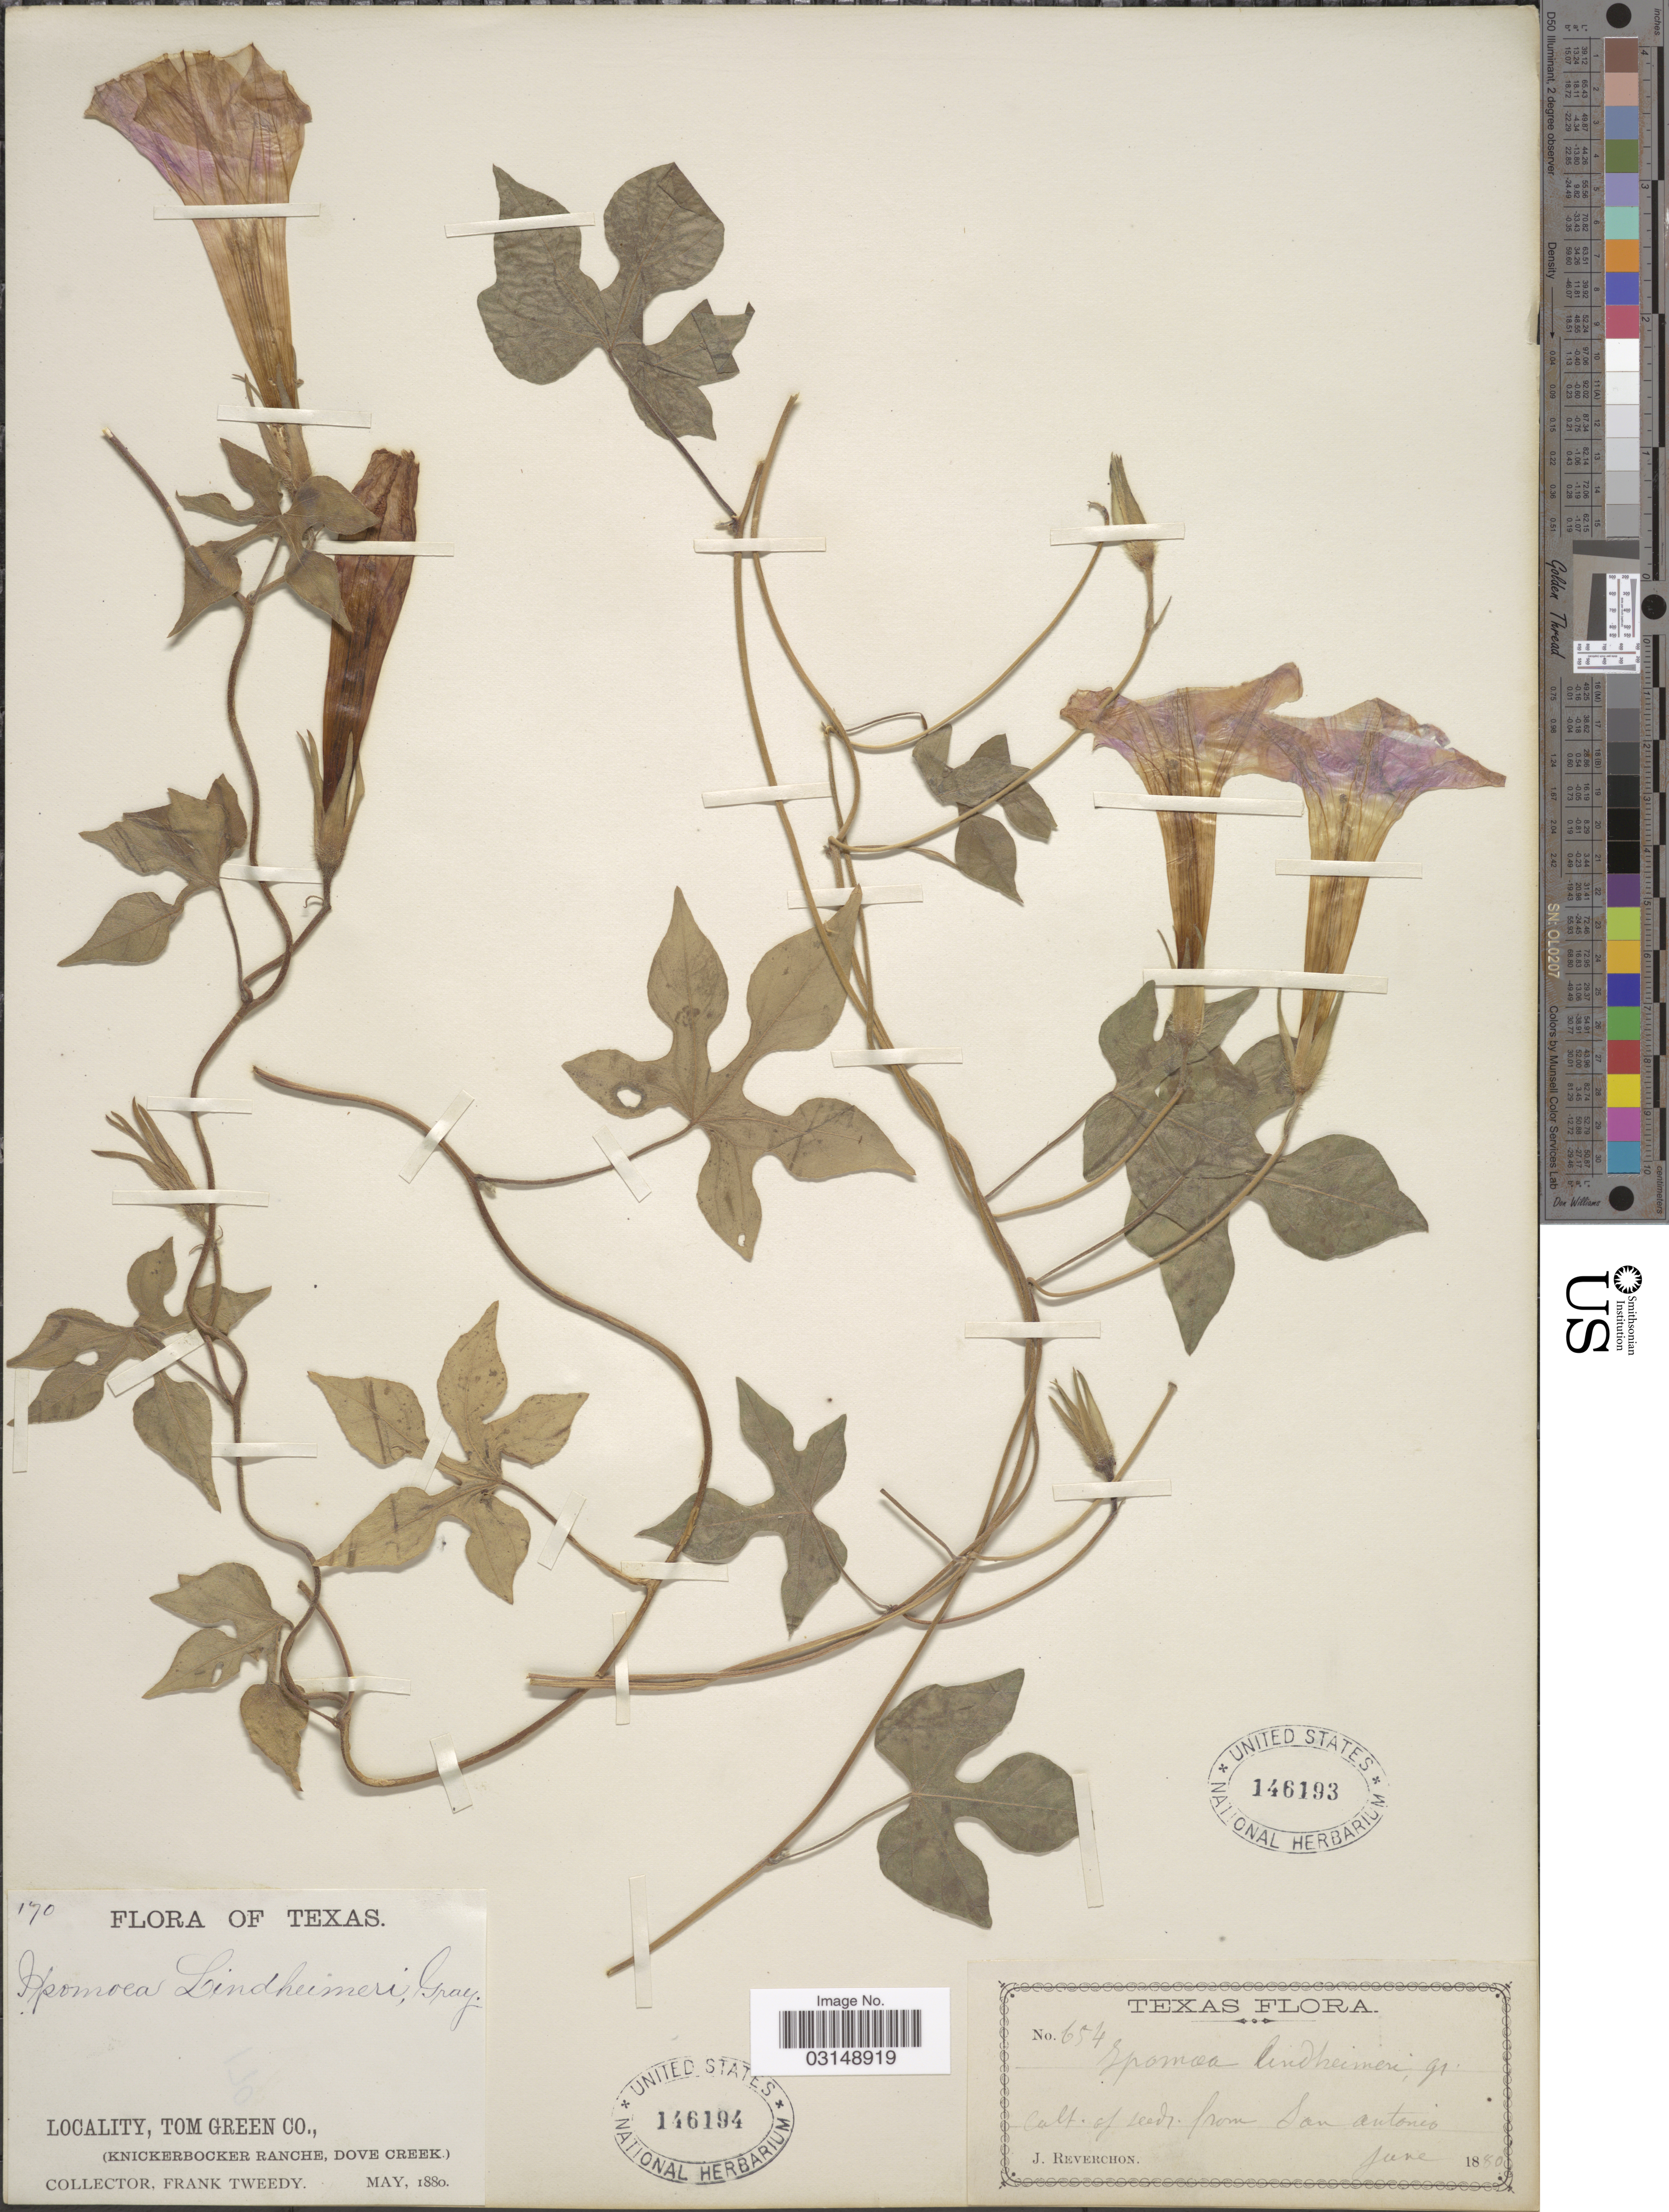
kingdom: Plantae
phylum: Tracheophyta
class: Magnoliopsida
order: Solanales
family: Convolvulaceae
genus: Ipomoea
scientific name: Ipomoea lindheimeri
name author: A. Gray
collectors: J. Reverchon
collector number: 654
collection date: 1880-06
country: United States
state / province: Texas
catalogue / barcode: US 146193